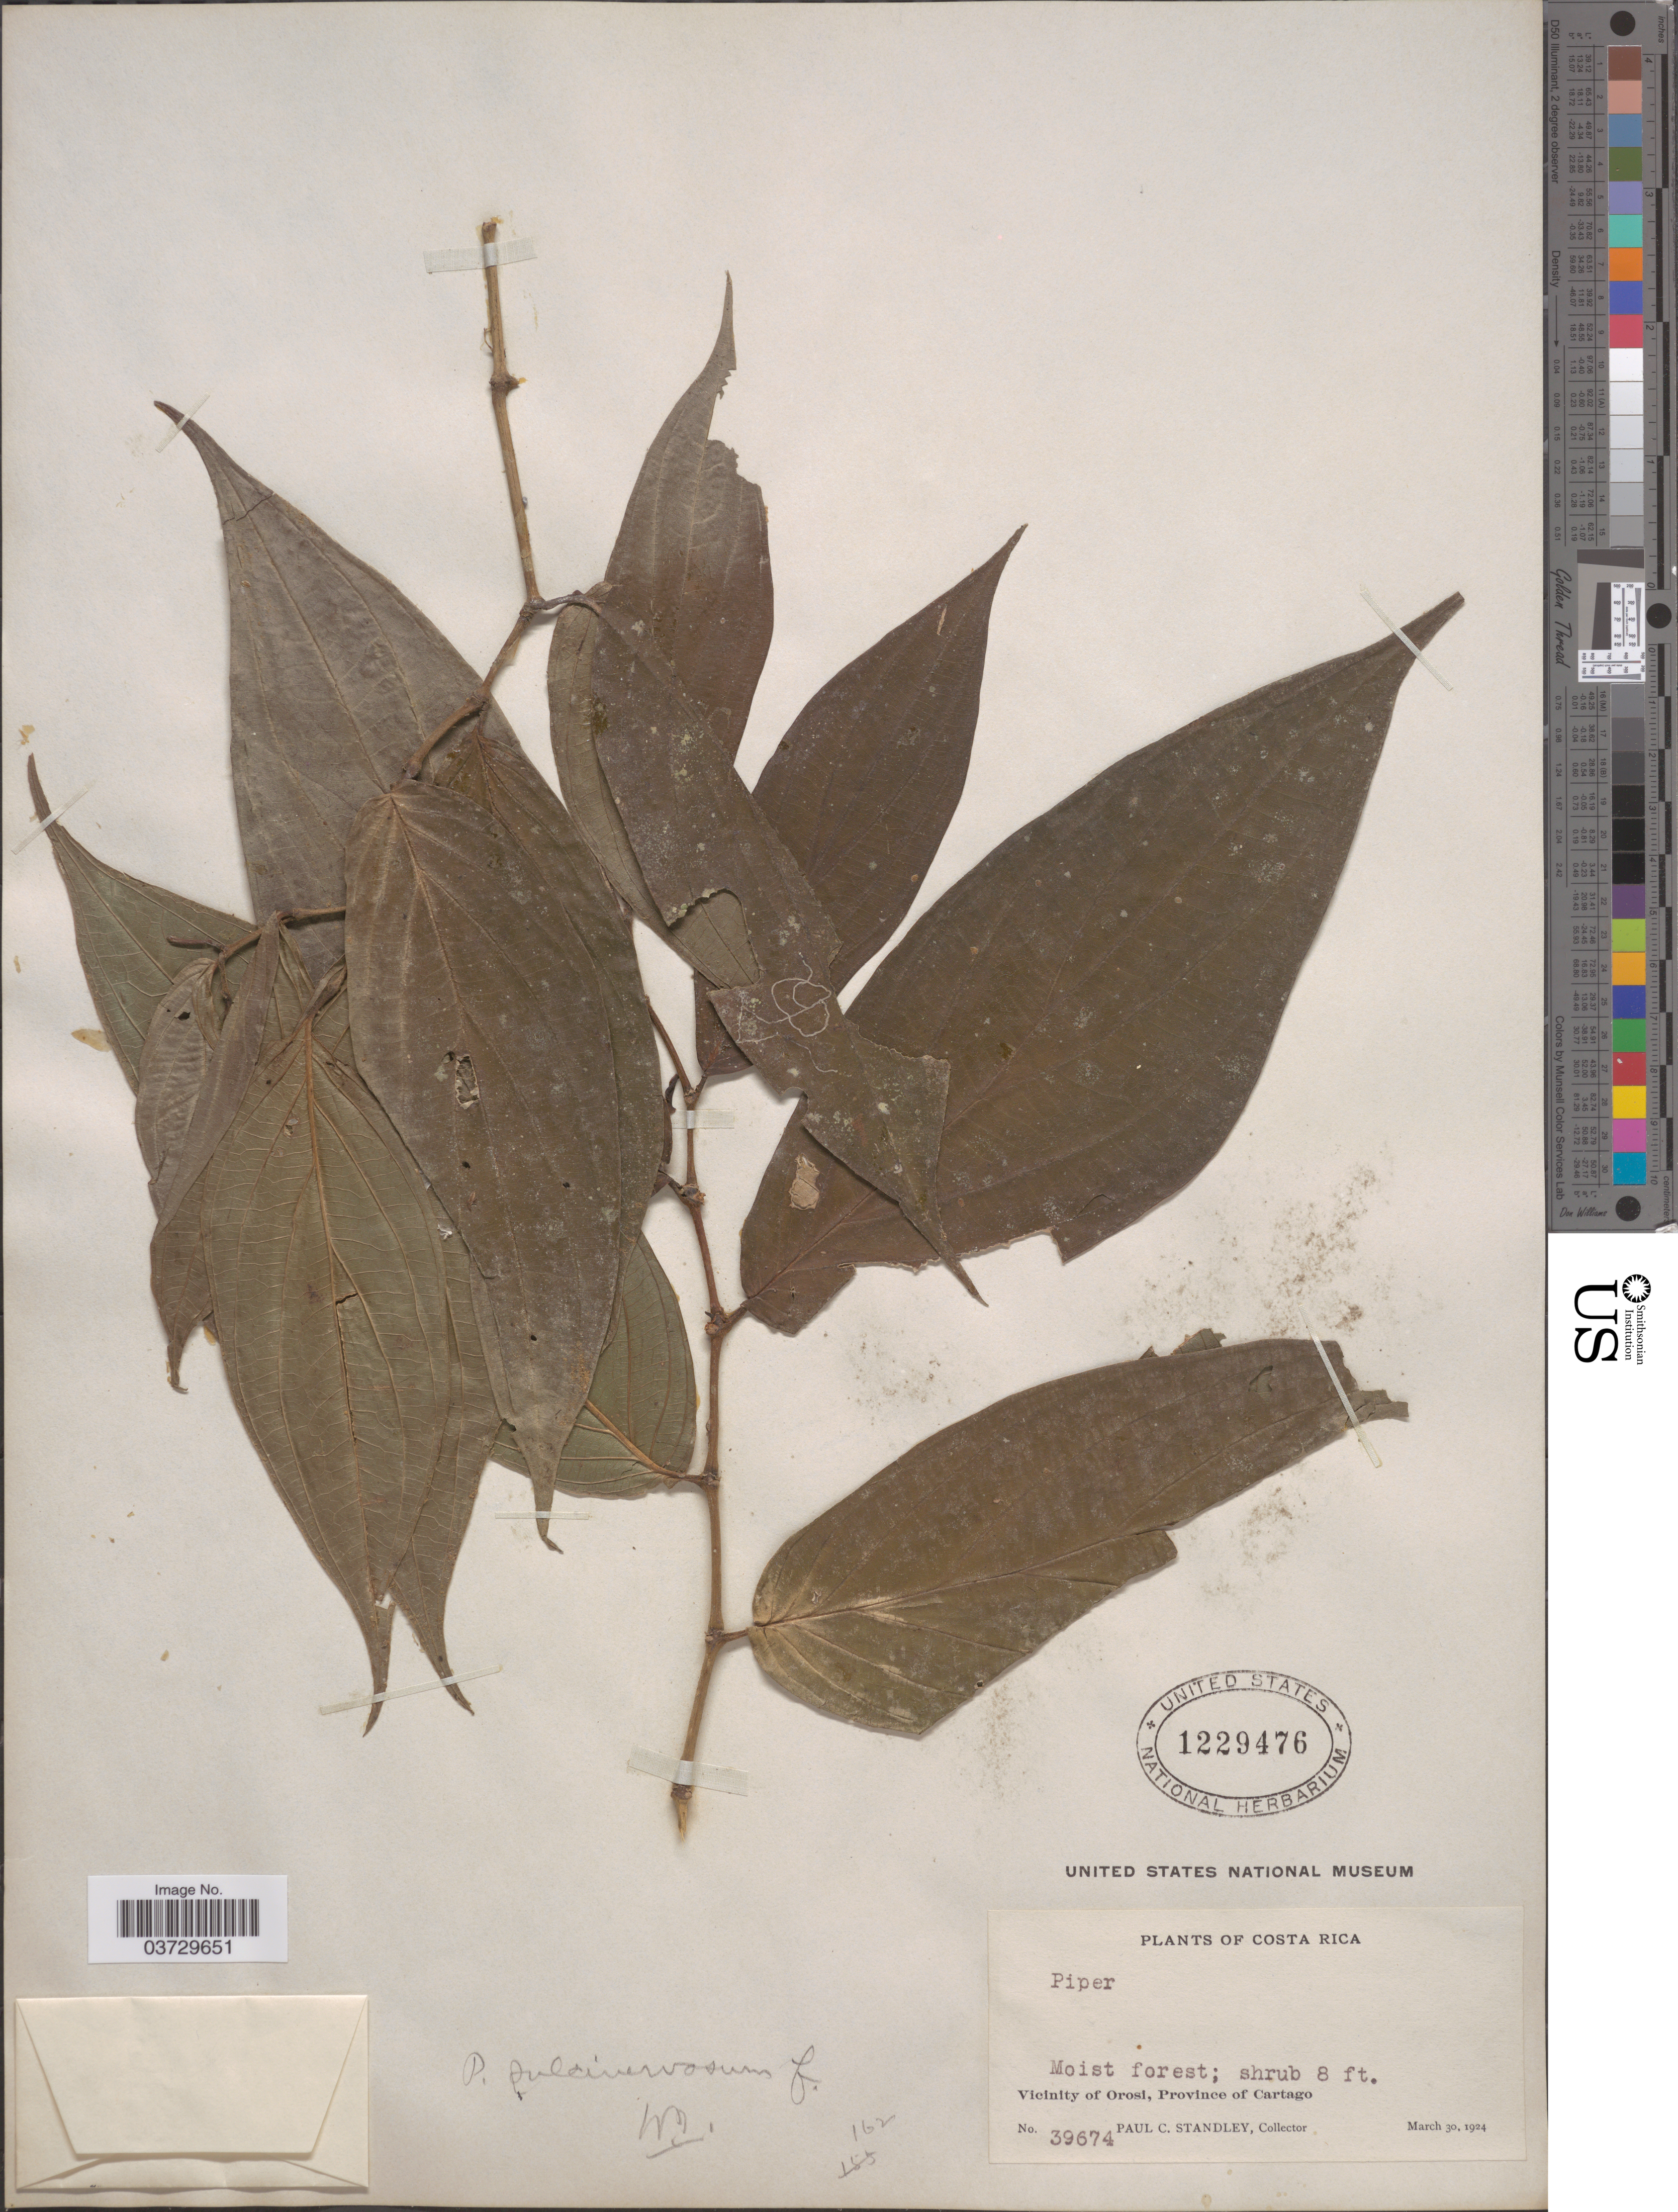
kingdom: Plantae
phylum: Tracheophyta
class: Magnoliopsida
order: Piperales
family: Piperaceae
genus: Piper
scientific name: Piper sulcinervosum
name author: Trel.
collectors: P. C. Standley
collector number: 39674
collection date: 1924-03-30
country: Costa Rica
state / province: Cartago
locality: Vicinity of Orosi.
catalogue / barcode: US 1229476